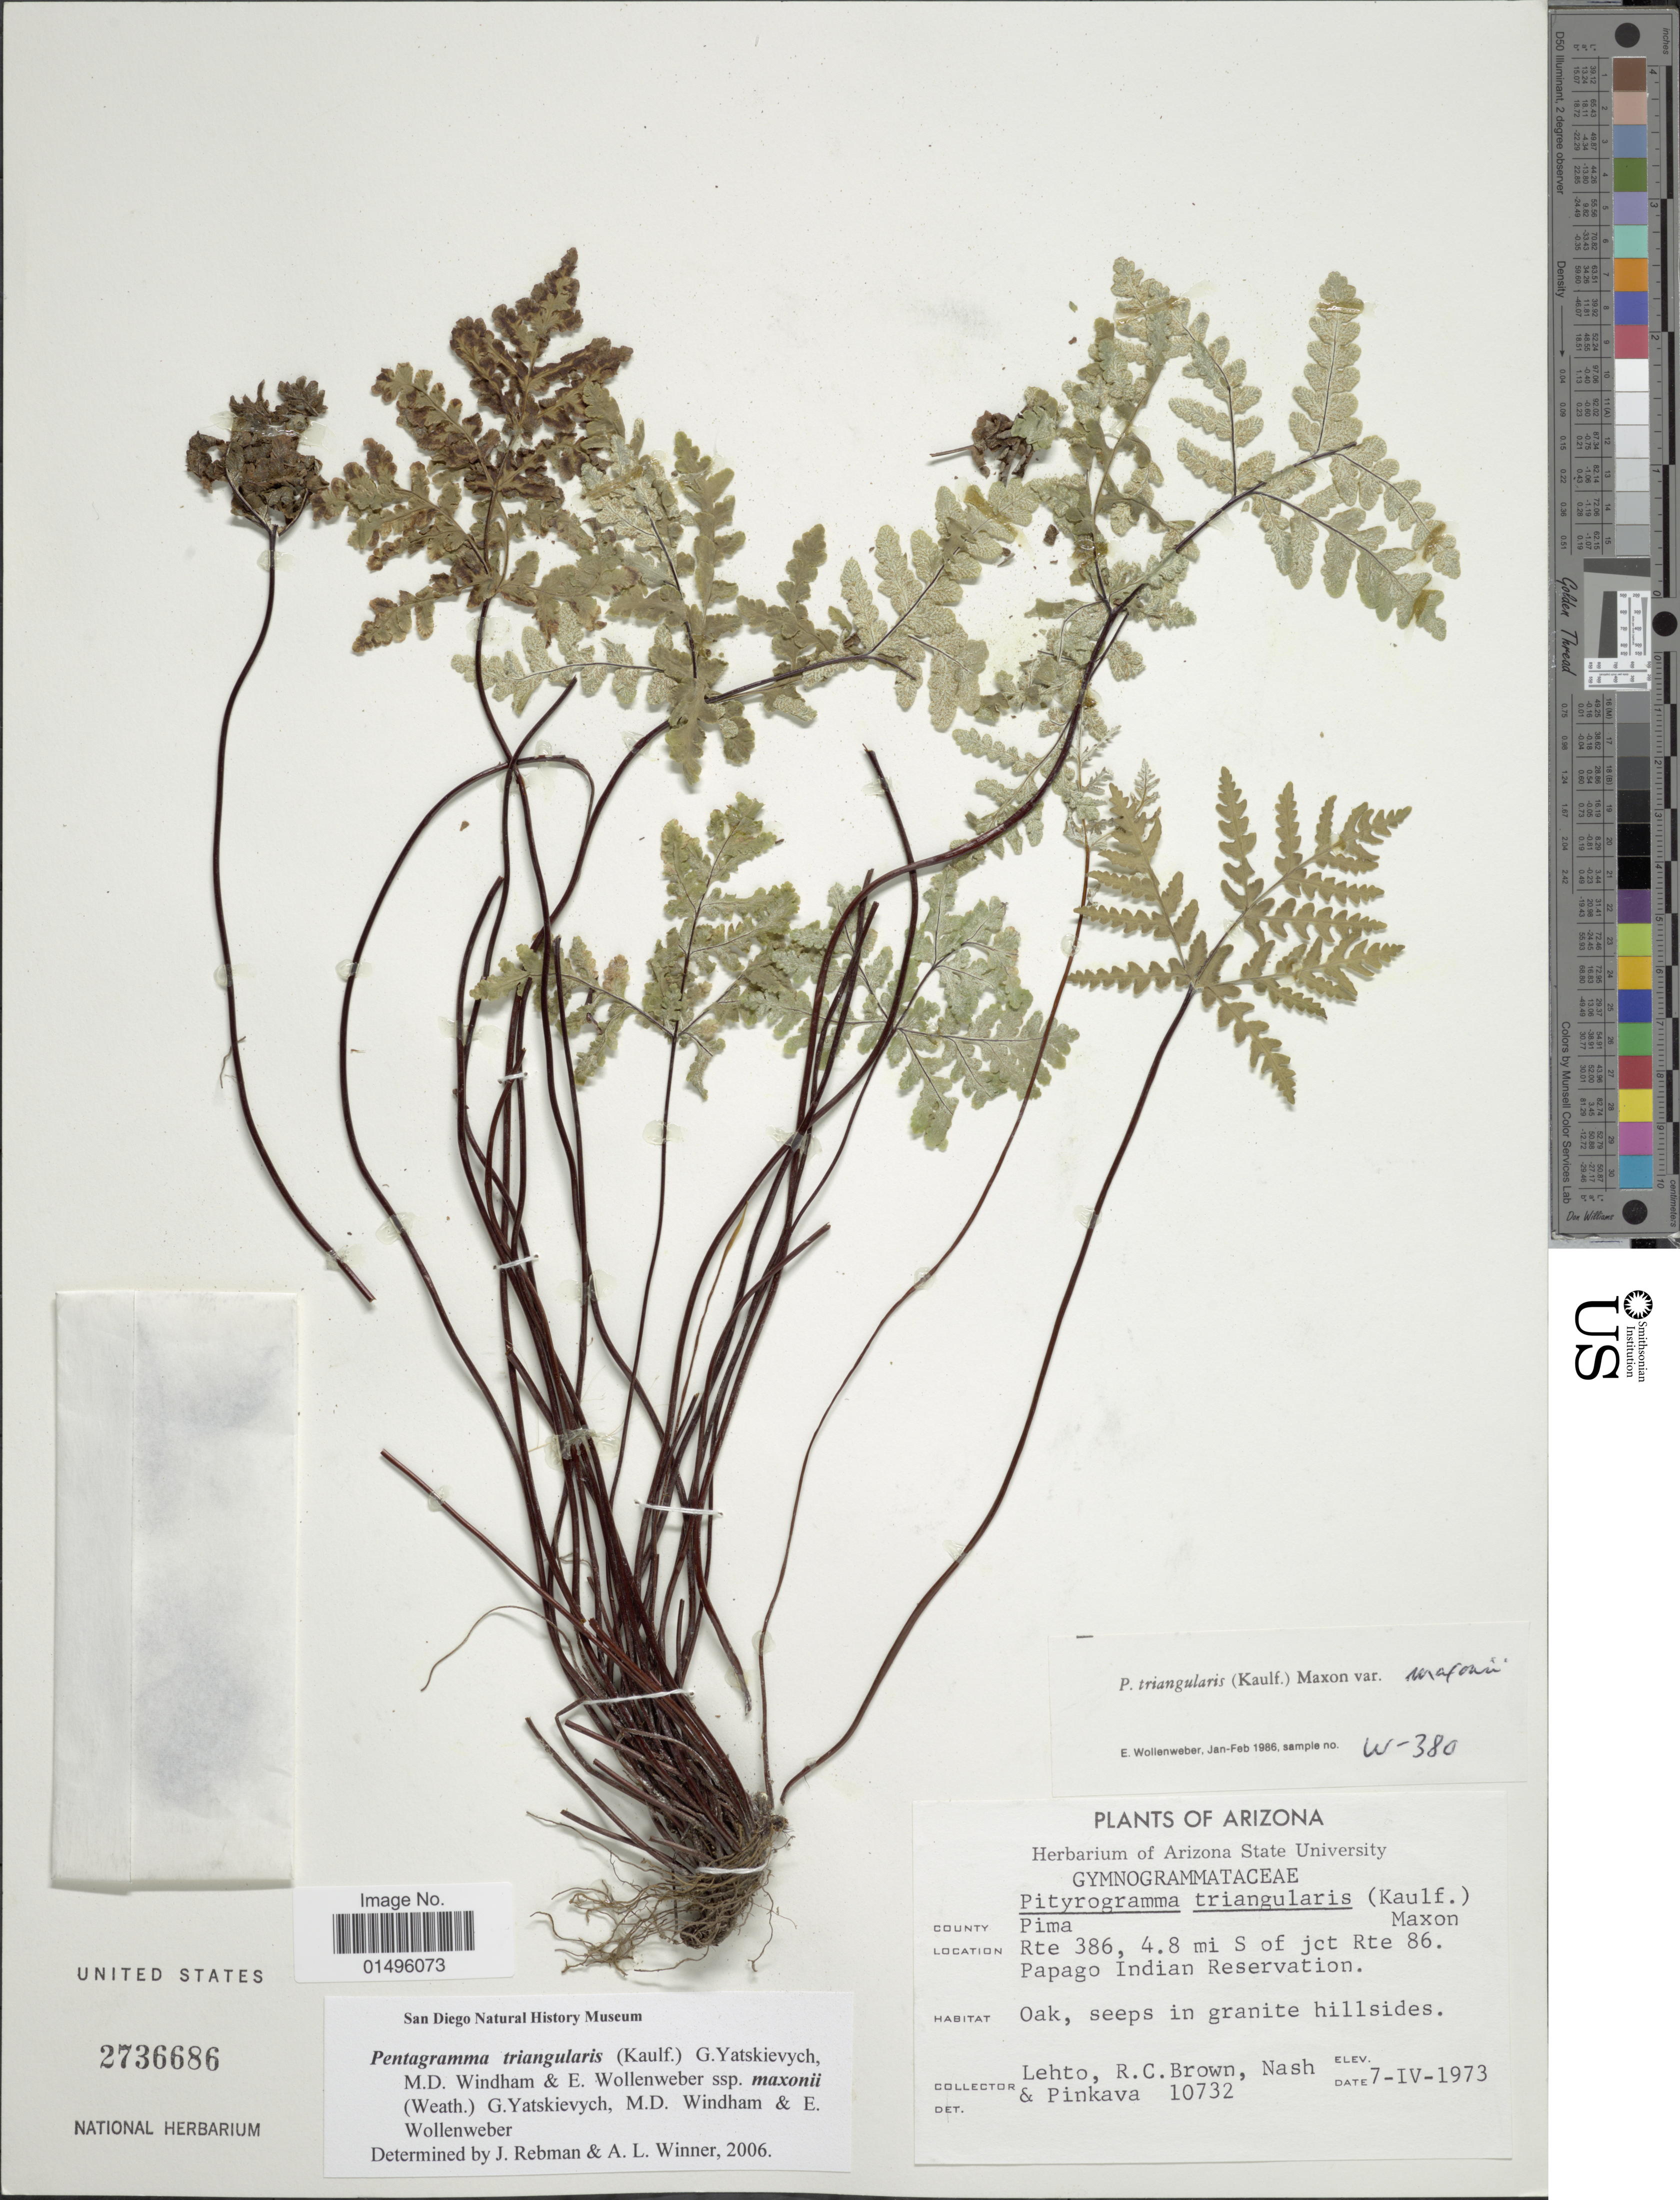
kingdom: Plantae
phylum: Tracheophyta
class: Polypodiopsida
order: Polypodiales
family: Pteridaceae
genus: Pentagramma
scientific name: Pentagramma maxonii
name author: (Weath.) Schuettp. & Windham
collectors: -. Lehto, R. C. Brown, -- Nash & -. Pinkava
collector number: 10732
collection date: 1973-04-07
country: United States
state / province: Arizona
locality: Arizona, County Pima, Rte 386, 4.8 mi S of jct Rte 86. Papago Indian Reservation.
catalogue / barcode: US 2736686